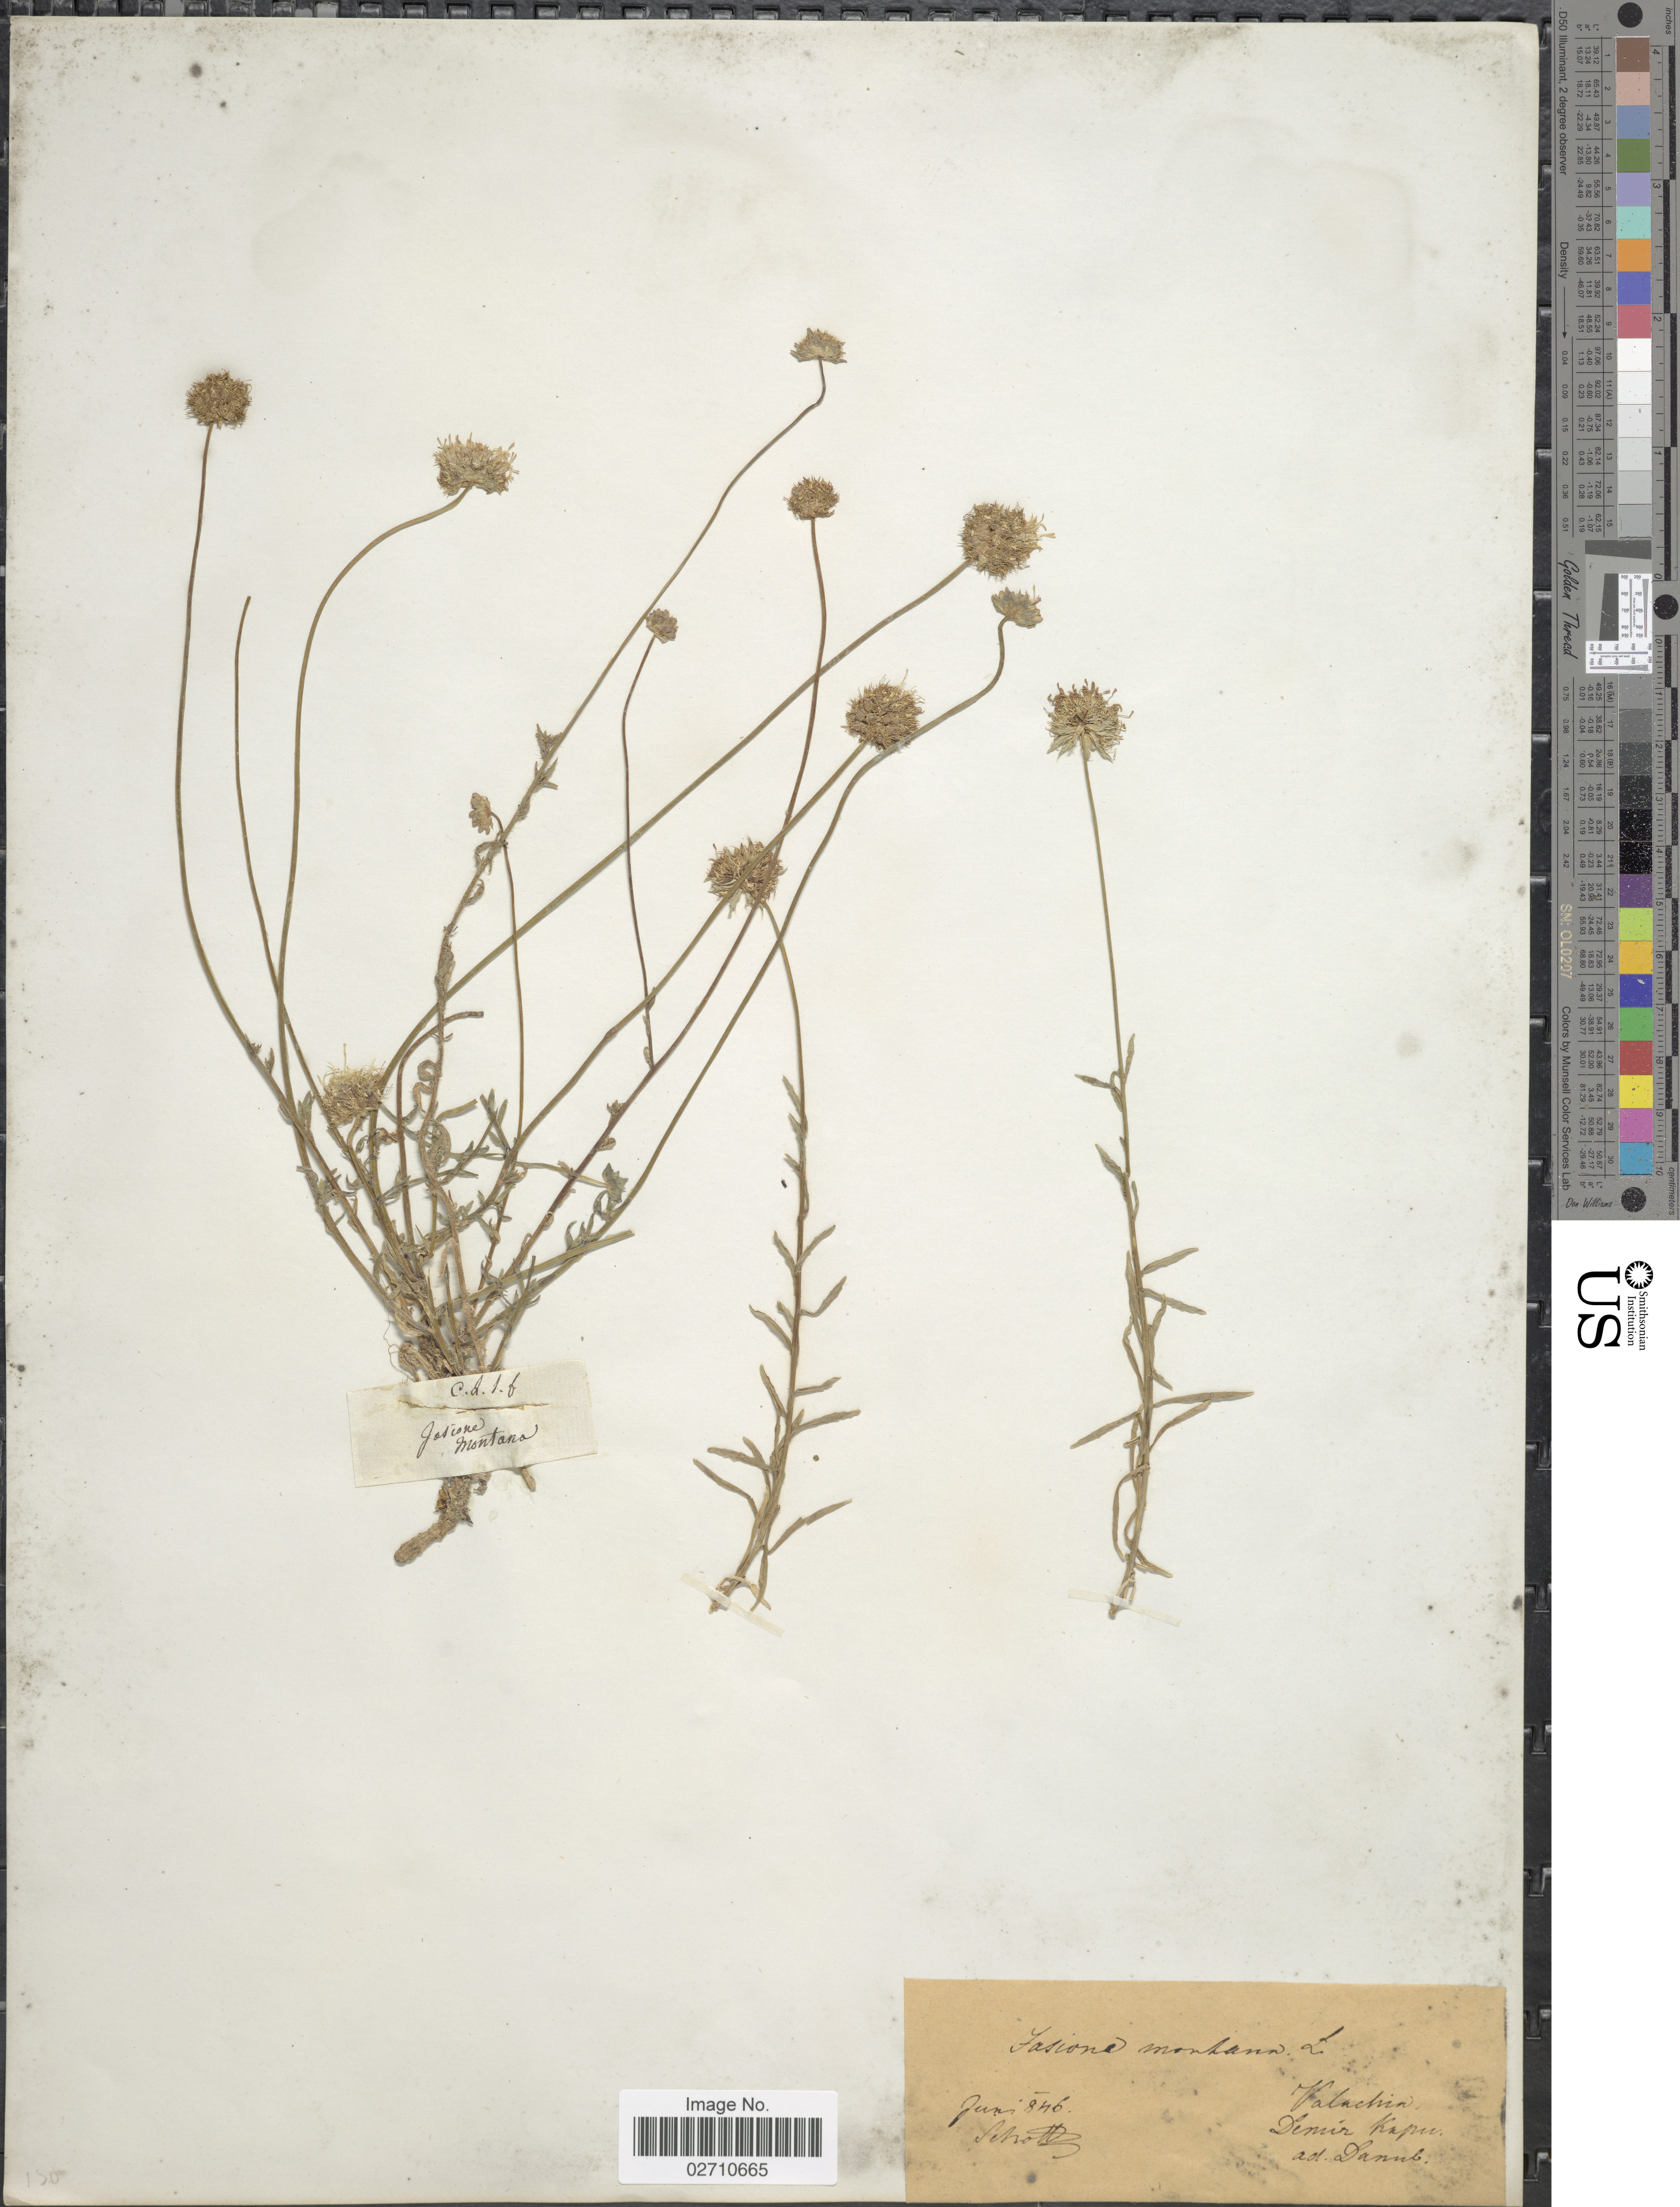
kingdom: Plantae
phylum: Tracheophyta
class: Magnoliopsida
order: Asterales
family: Campanulaceae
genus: Jasione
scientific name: Jasione montana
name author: L.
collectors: Schott, --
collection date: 1846-06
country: Romania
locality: Valachia, Demir Kapu, ad. Danub